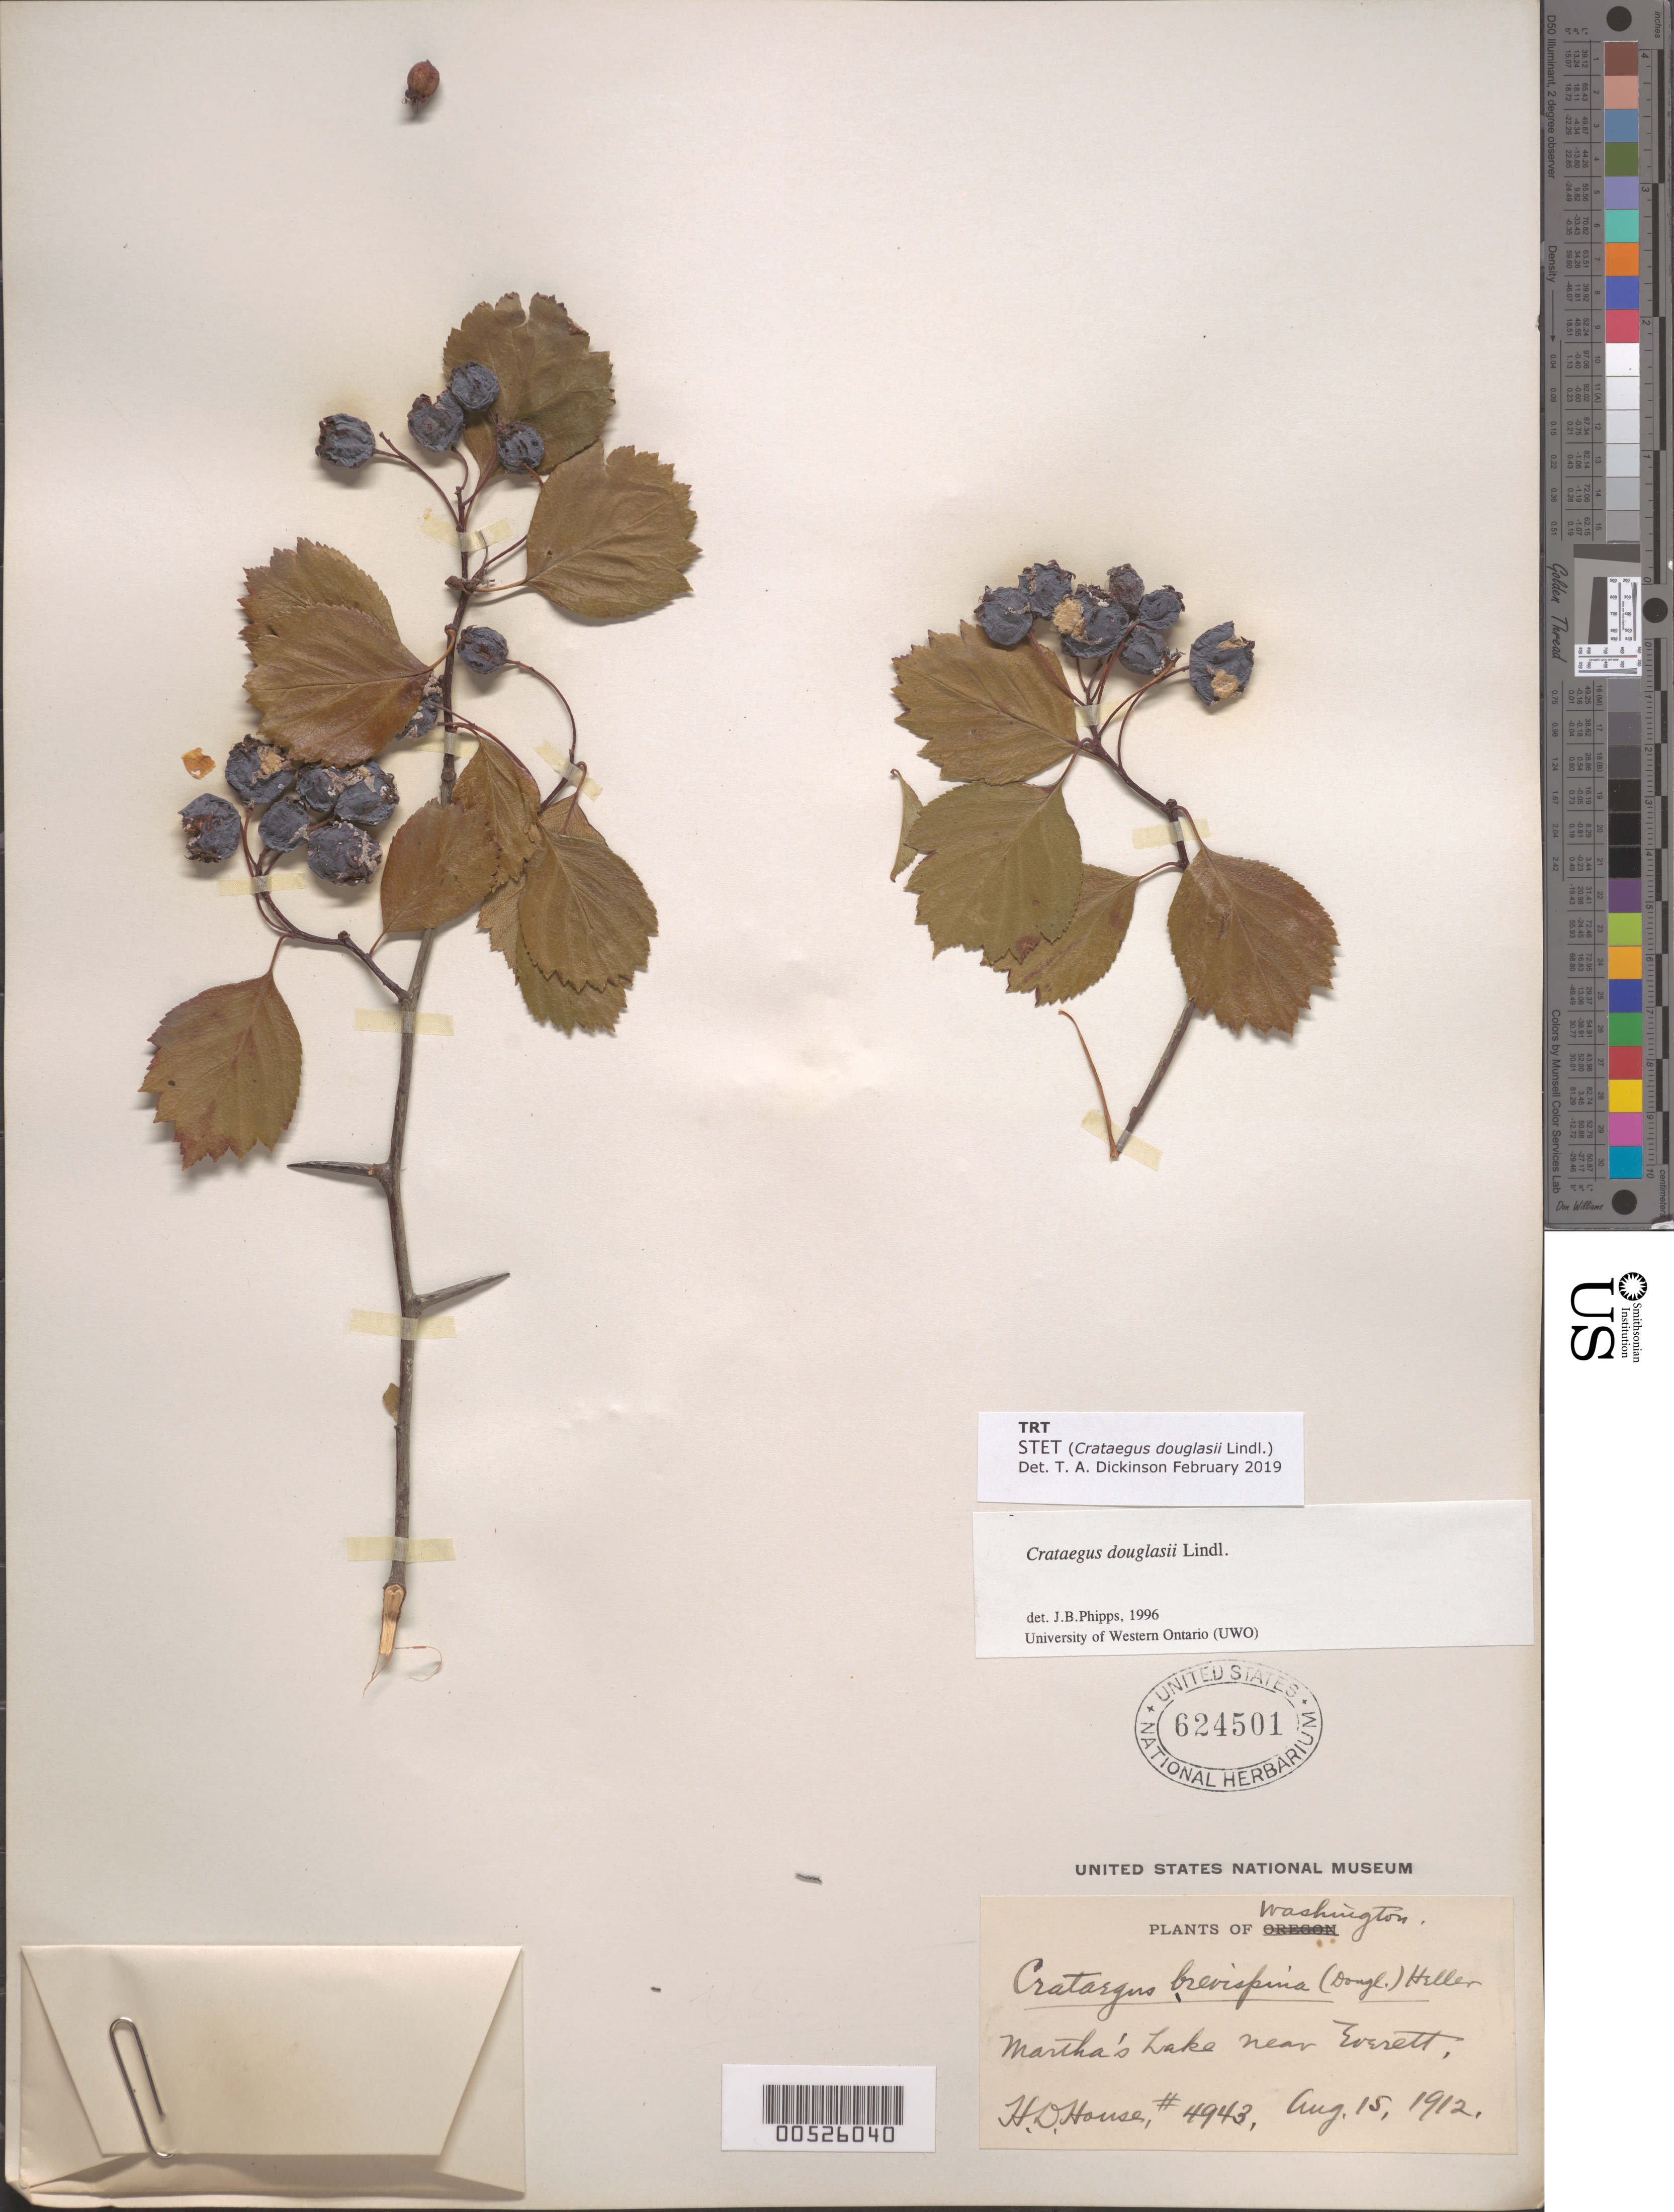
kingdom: Plantae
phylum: Tracheophyta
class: Magnoliopsida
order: Rosales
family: Rosaceae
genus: Crataegus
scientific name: Crataegus douglasii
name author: Lindl.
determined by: Phipps, James B., (UWO), University of Western Ontario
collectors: H. D. House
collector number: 4943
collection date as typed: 15 Aug 1912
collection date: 1912-08-15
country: United States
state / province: Washington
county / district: Snohomish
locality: Martha's Lake near Everett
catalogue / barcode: US 624501